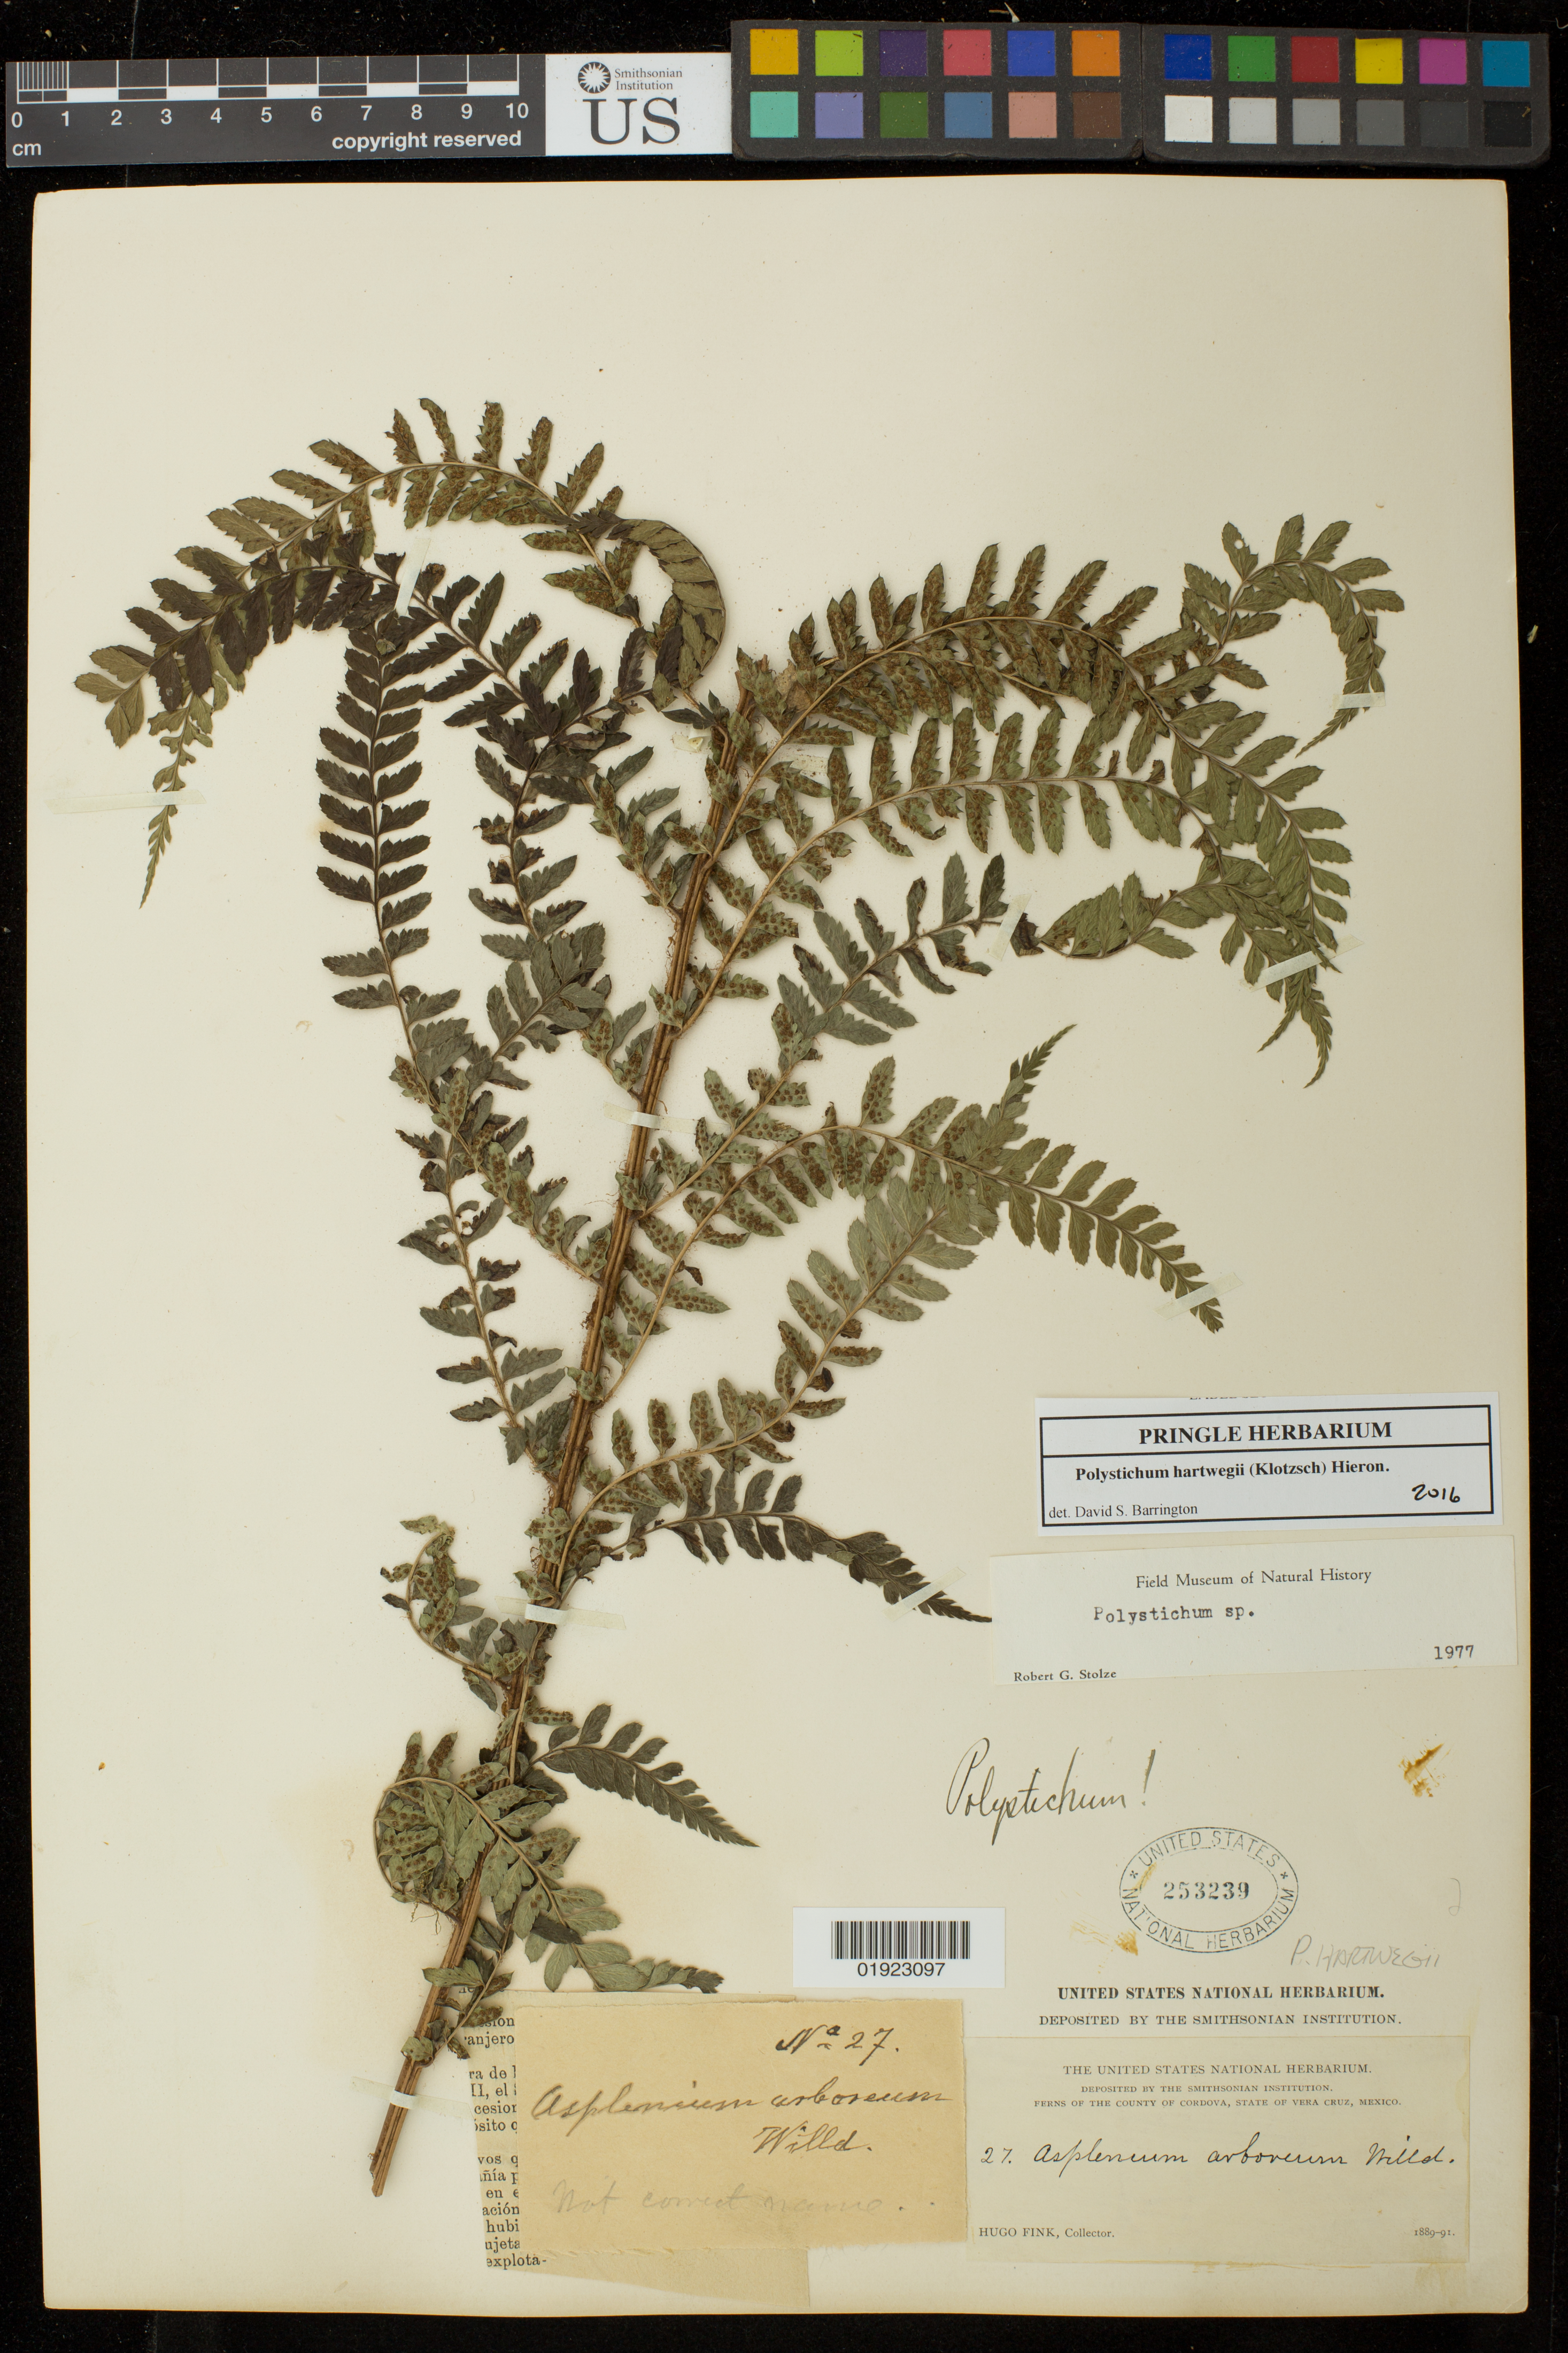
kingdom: Plantae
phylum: Tracheophyta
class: Polypodiopsida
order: Polypodiales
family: Dryopteridaceae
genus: Polystichum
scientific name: Polystichum hartwegii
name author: (Klotzsch) Hieron.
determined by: Barrington, D. S., Curator (VT), University of Vermont (UNITED STATES)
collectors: H. Fink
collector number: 27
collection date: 1889/1991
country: Mexico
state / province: Veracruz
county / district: Córdoba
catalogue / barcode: US 253239